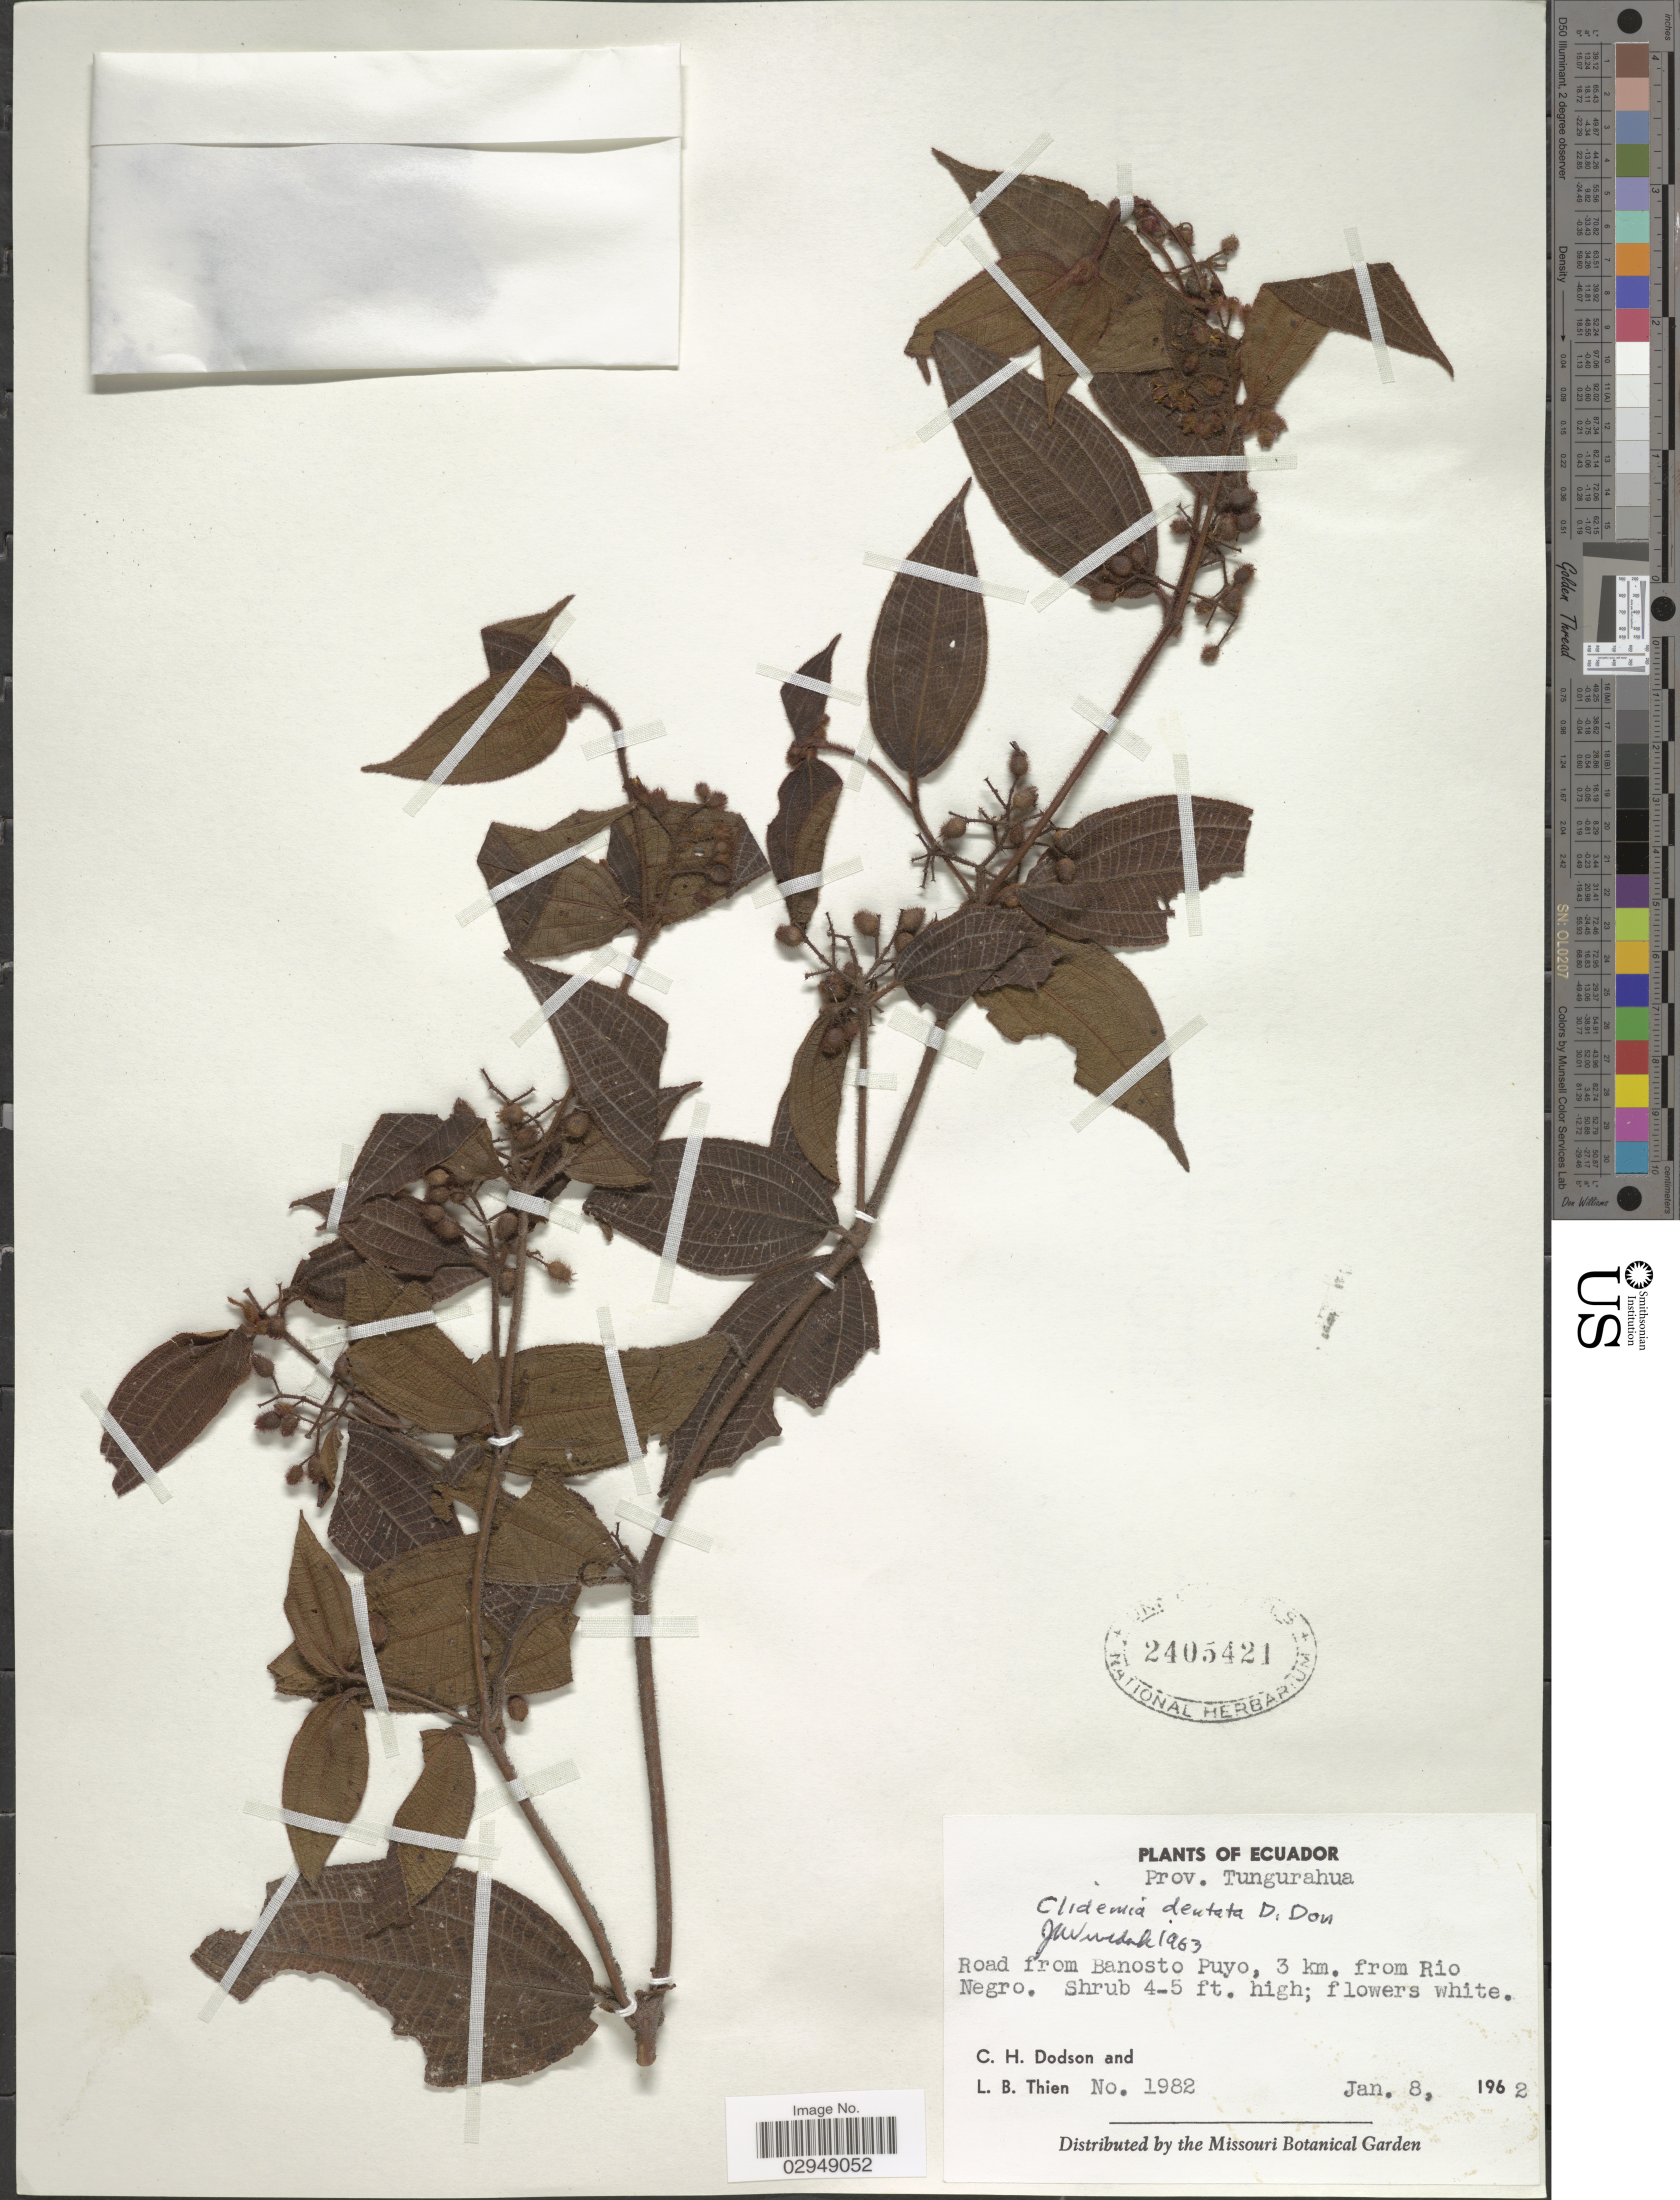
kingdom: Plantae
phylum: Tracheophyta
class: Magnoliopsida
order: Myrtales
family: Melastomataceae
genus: Clidemia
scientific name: Clidemia dentata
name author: D. Don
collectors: C. H. Dodson & L. Thien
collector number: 1982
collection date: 1962-01-08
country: Ecuador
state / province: Tungurahua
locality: Road from Banosto Puyo, 3 km. from Rio Negro.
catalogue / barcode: US 2405421